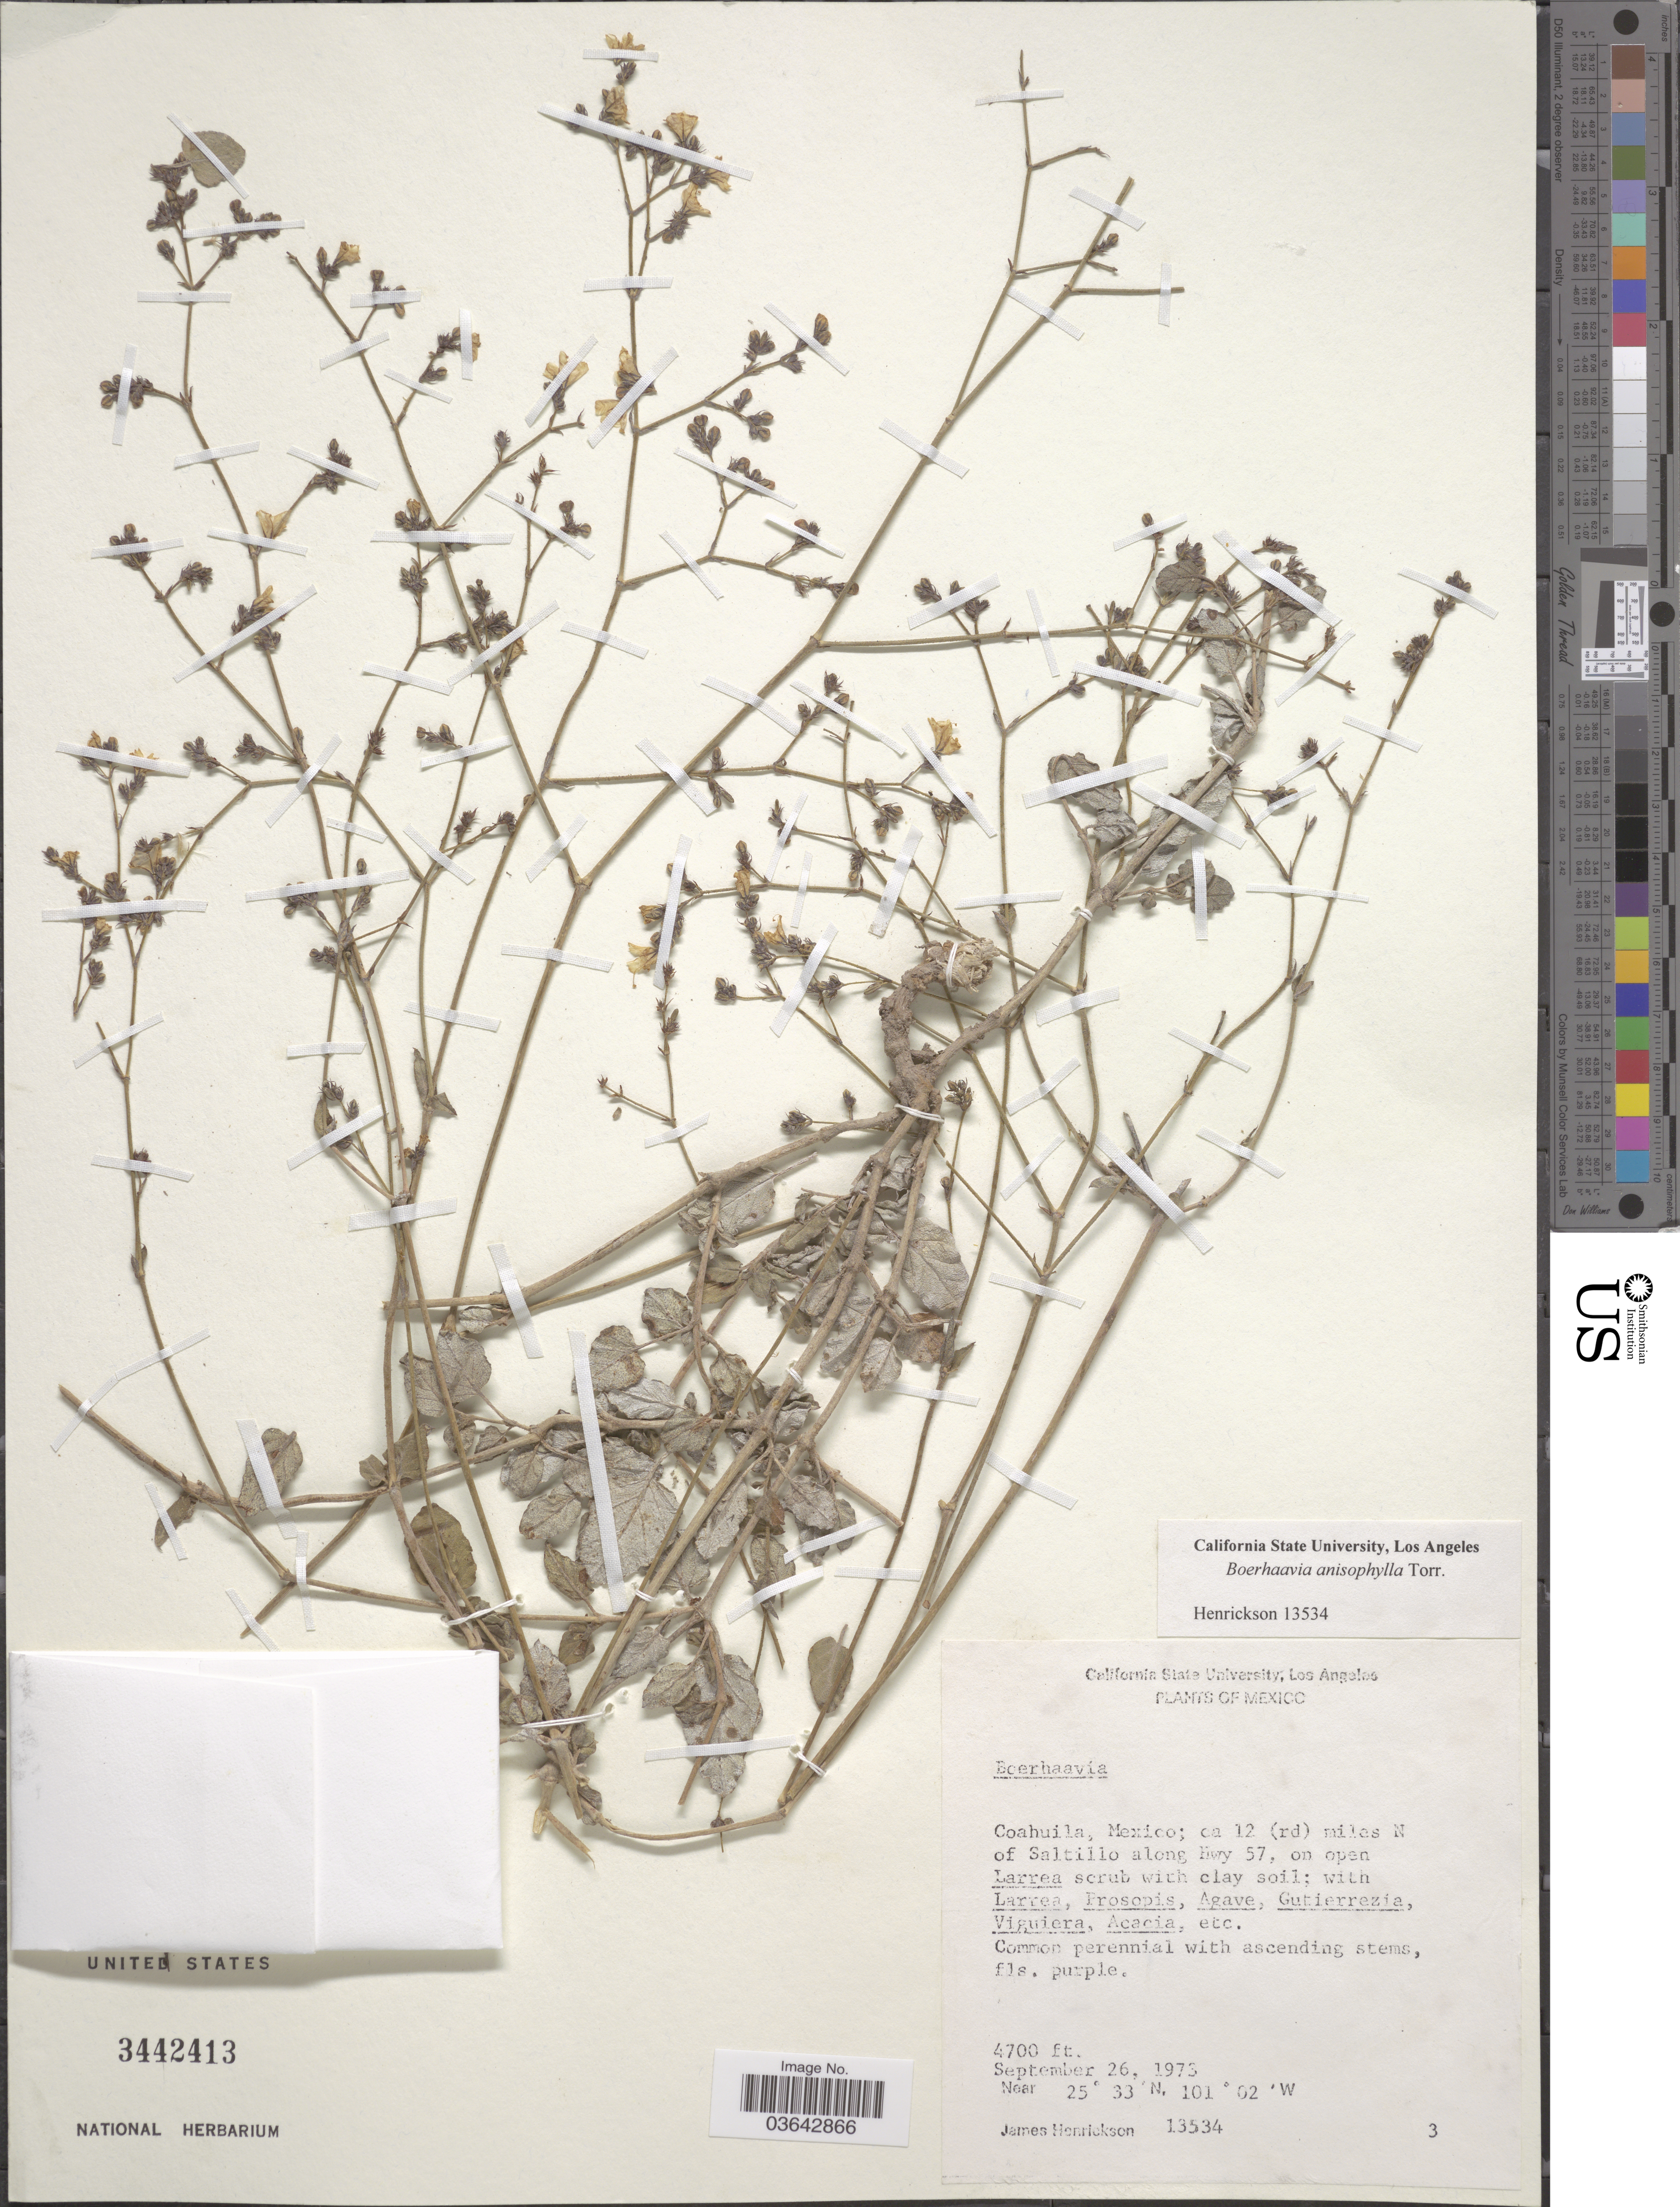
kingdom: Plantae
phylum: Tracheophyta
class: Magnoliopsida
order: Caryophyllales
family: Nyctaginaceae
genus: Boerhavia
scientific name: Boerhavia anisophylla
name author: Torr. in Emory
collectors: J. Henrickson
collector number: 13534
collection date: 1973-09-26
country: Mexico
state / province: Coahuila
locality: Ca 12 (rd) miles N of Saltillo along Hwy 57.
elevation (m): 1433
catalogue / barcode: US 3442413